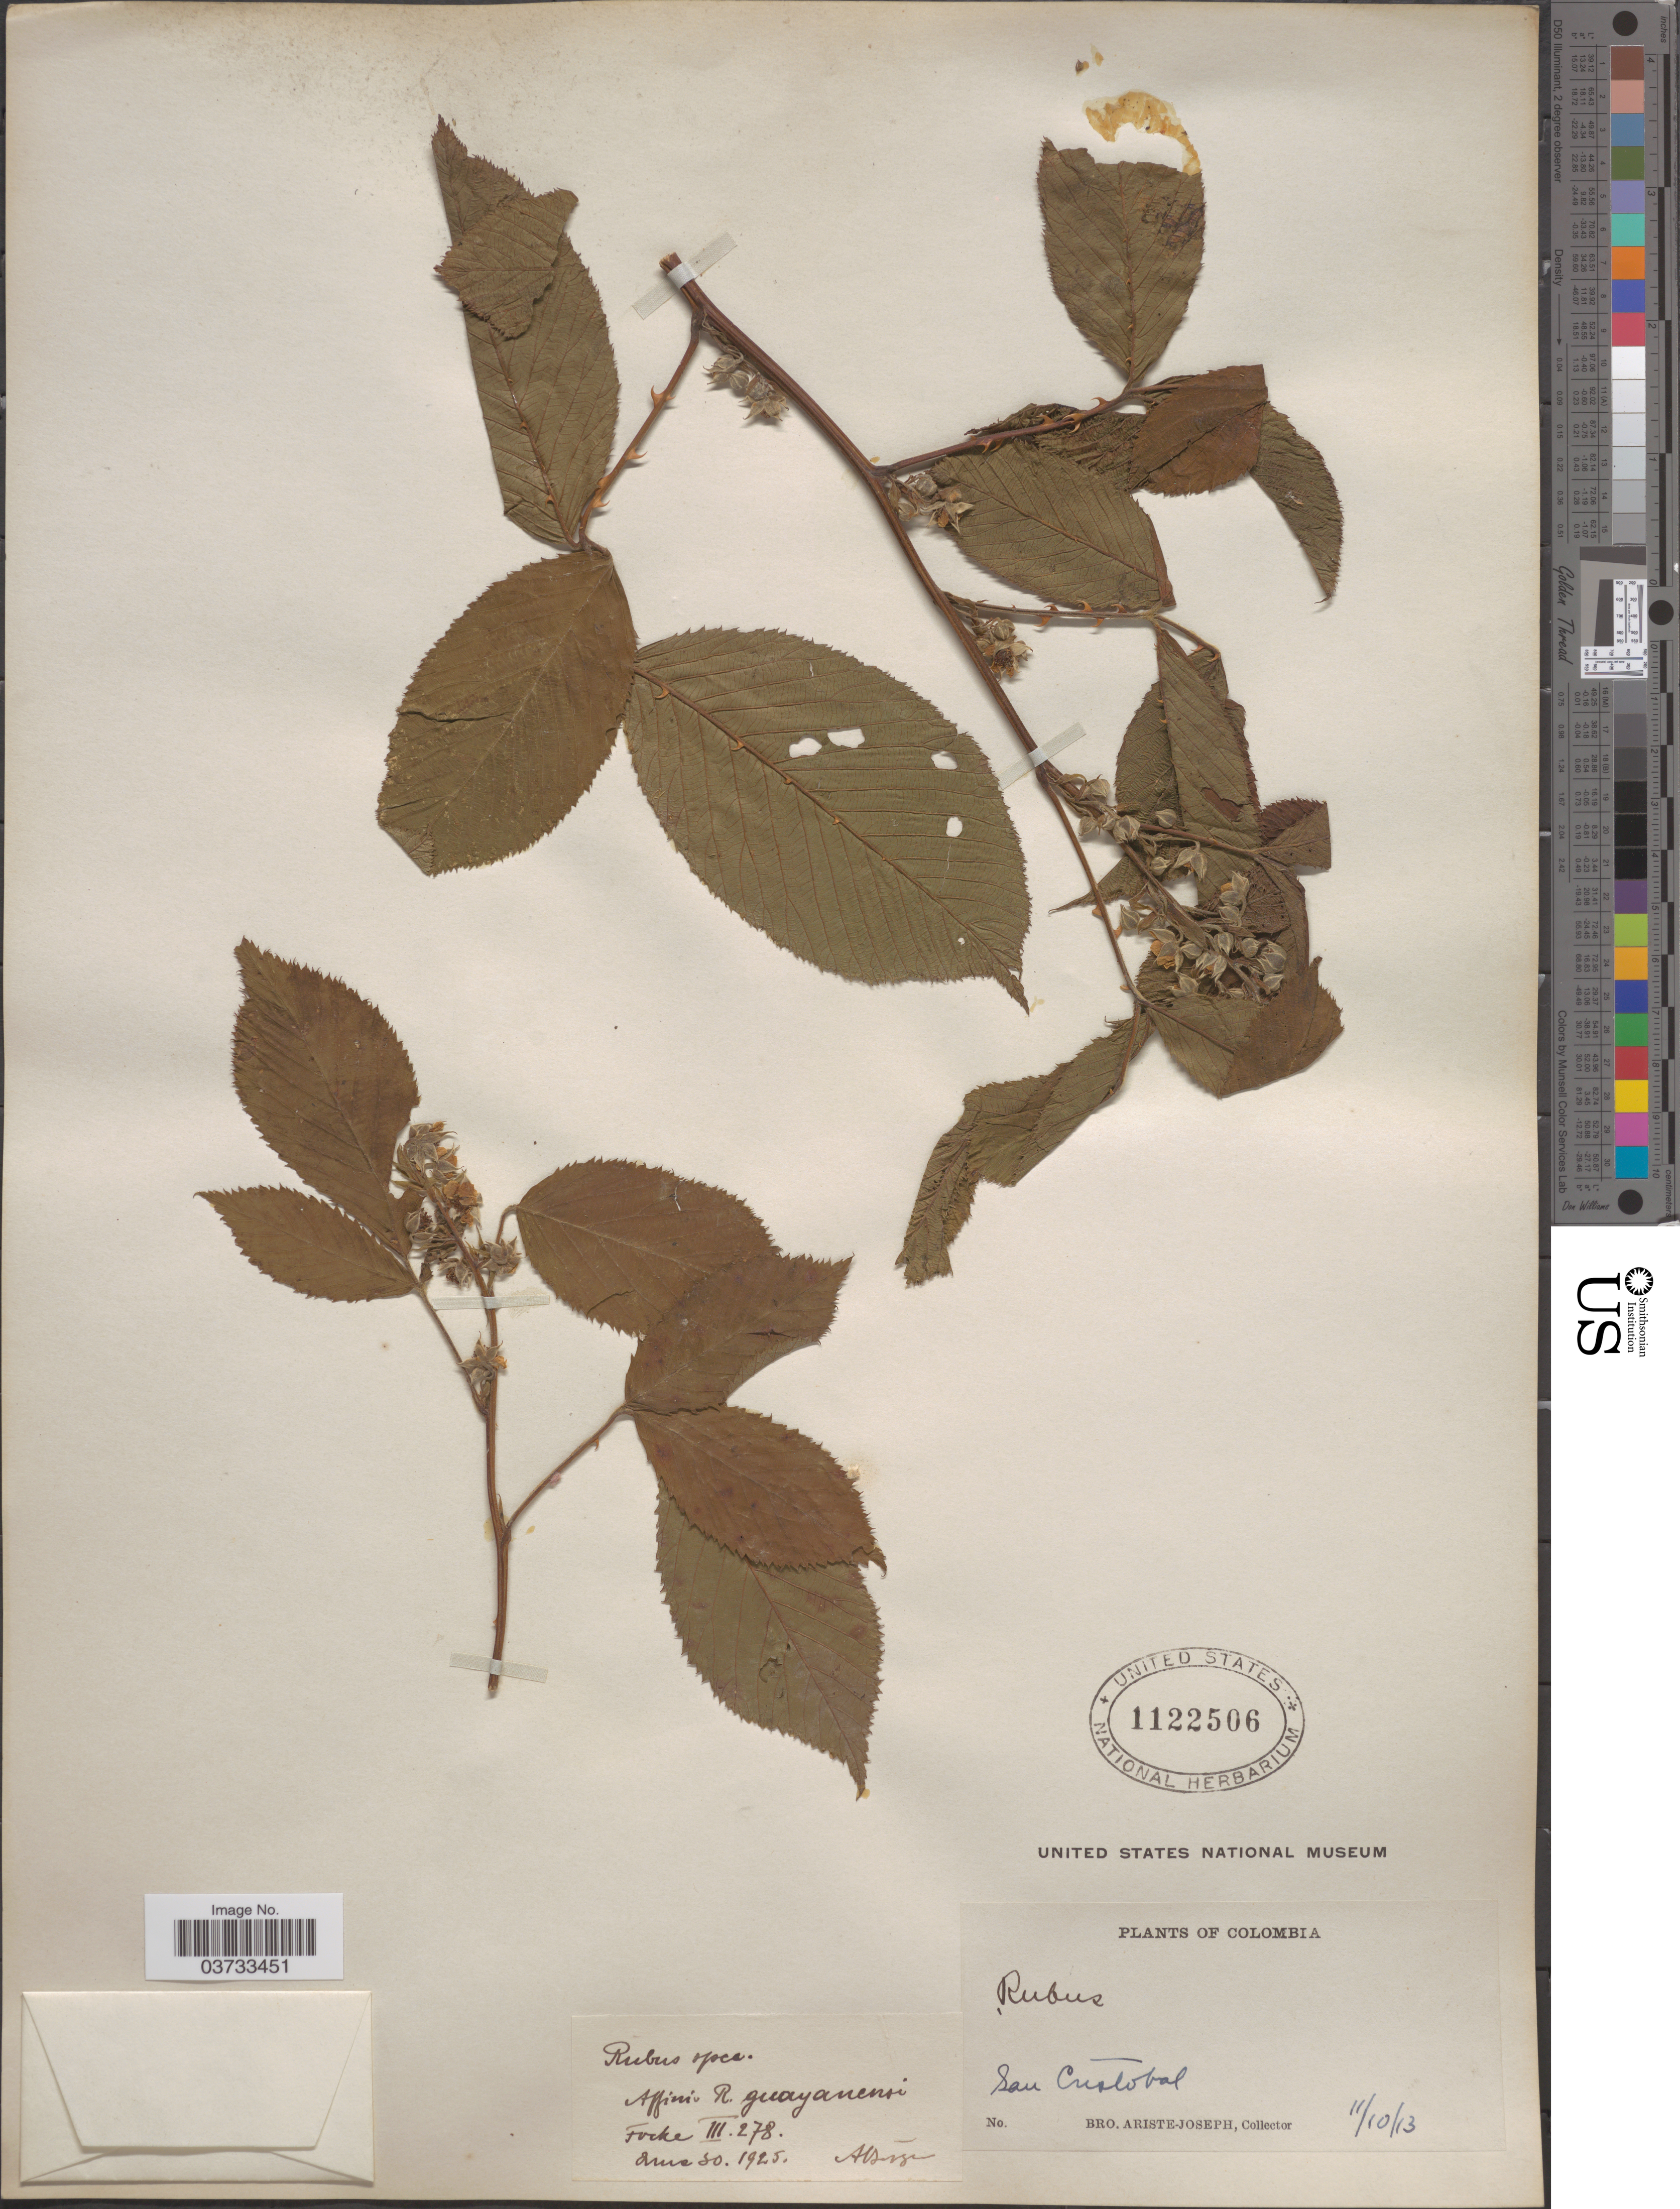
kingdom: Plantae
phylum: Tracheophyta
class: Magnoliopsida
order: Rosales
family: Rosaceae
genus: Rubus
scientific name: Rubus guyanensis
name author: Focke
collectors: Bro. Ariste-Joseph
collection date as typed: Transcribed d/m/y: 11/10/13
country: Colombia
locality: San Cristobal.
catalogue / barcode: US 1122506